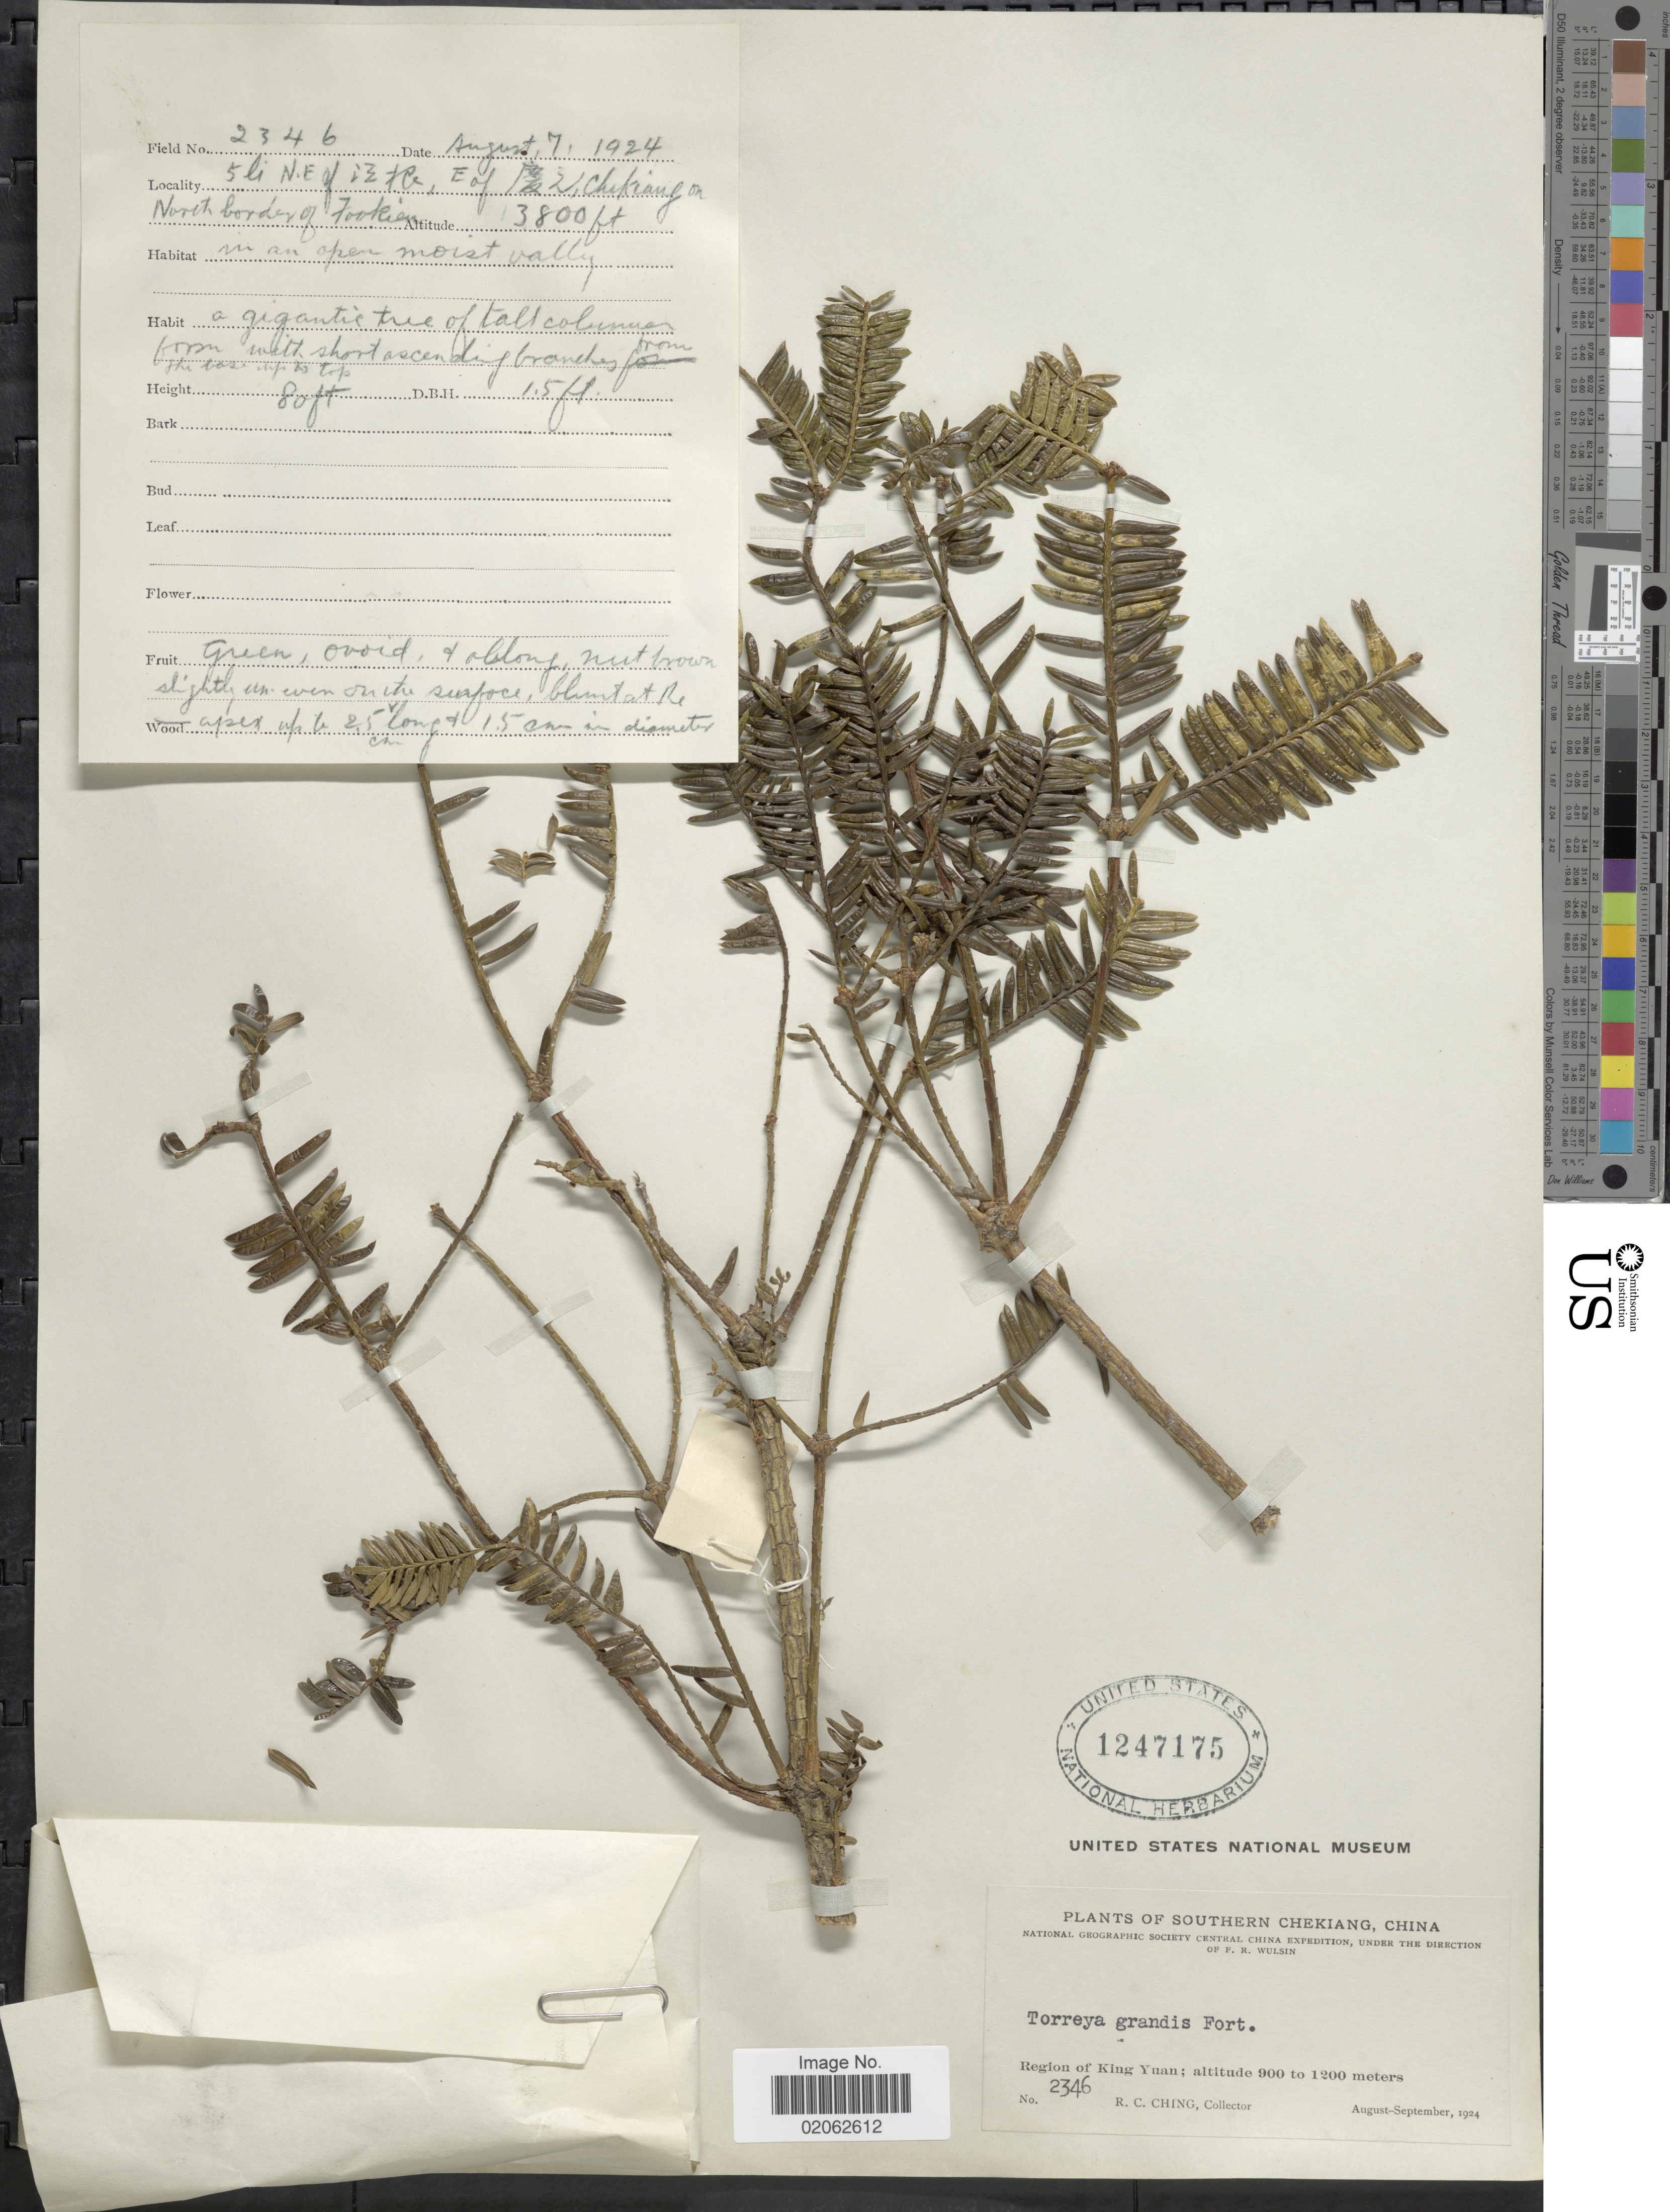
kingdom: Plantae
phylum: Tracheophyta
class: Pinopsida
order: Pinales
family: Taxaceae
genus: Torreya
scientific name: Torreya grandis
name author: Fortune ex Lindl.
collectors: R. C. Ching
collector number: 2346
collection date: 1924-08-07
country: China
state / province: Zhejiang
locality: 5l.N.E. of Jianggenxiang, E. of Qingyuan, on north border of Fujian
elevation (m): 1158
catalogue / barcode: US 1247175